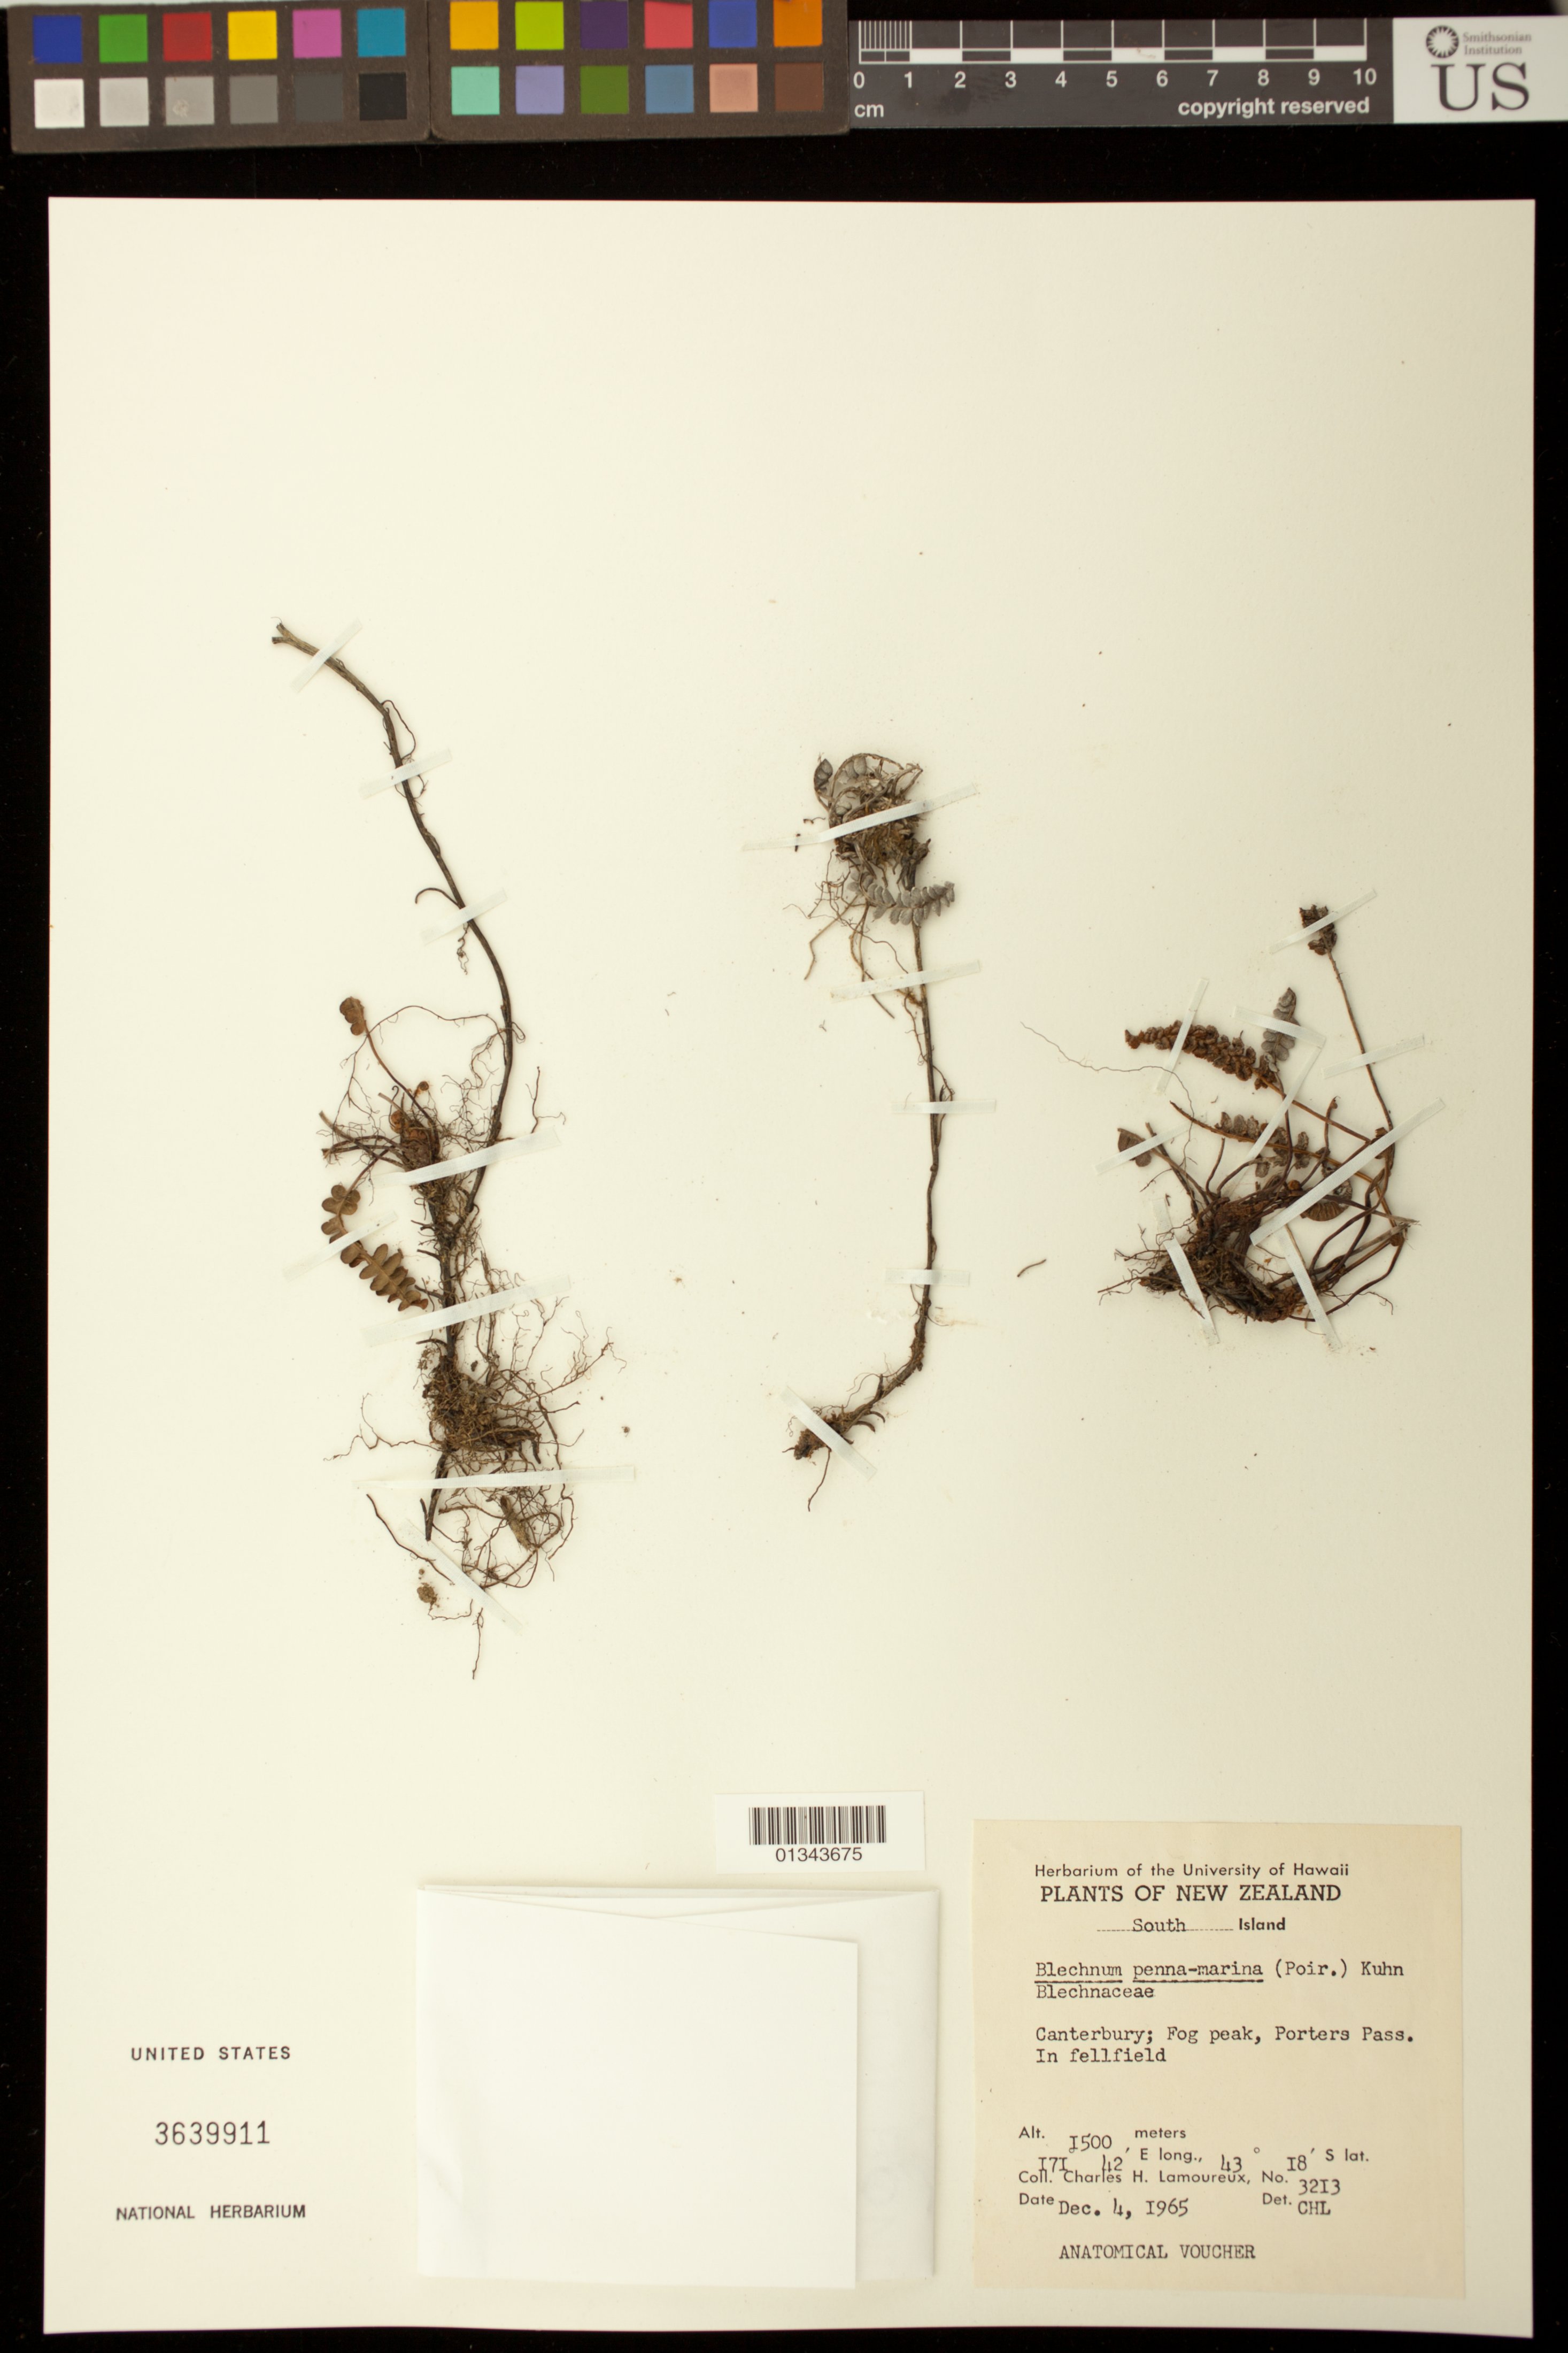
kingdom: Plantae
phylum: Tracheophyta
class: Polypodiopsida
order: Polypodiales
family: Blechnaceae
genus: Blechnum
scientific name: Blechnum penna-marina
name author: (Poir.) Kuhn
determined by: Lamoureux, C. H.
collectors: C. H. Lamoureux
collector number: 3213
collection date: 1965-12-04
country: New Zealand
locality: South Island, Canterbury; Fog peak, Porters Pass. In fellfield.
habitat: In fellfield.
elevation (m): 1500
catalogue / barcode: US 3639911